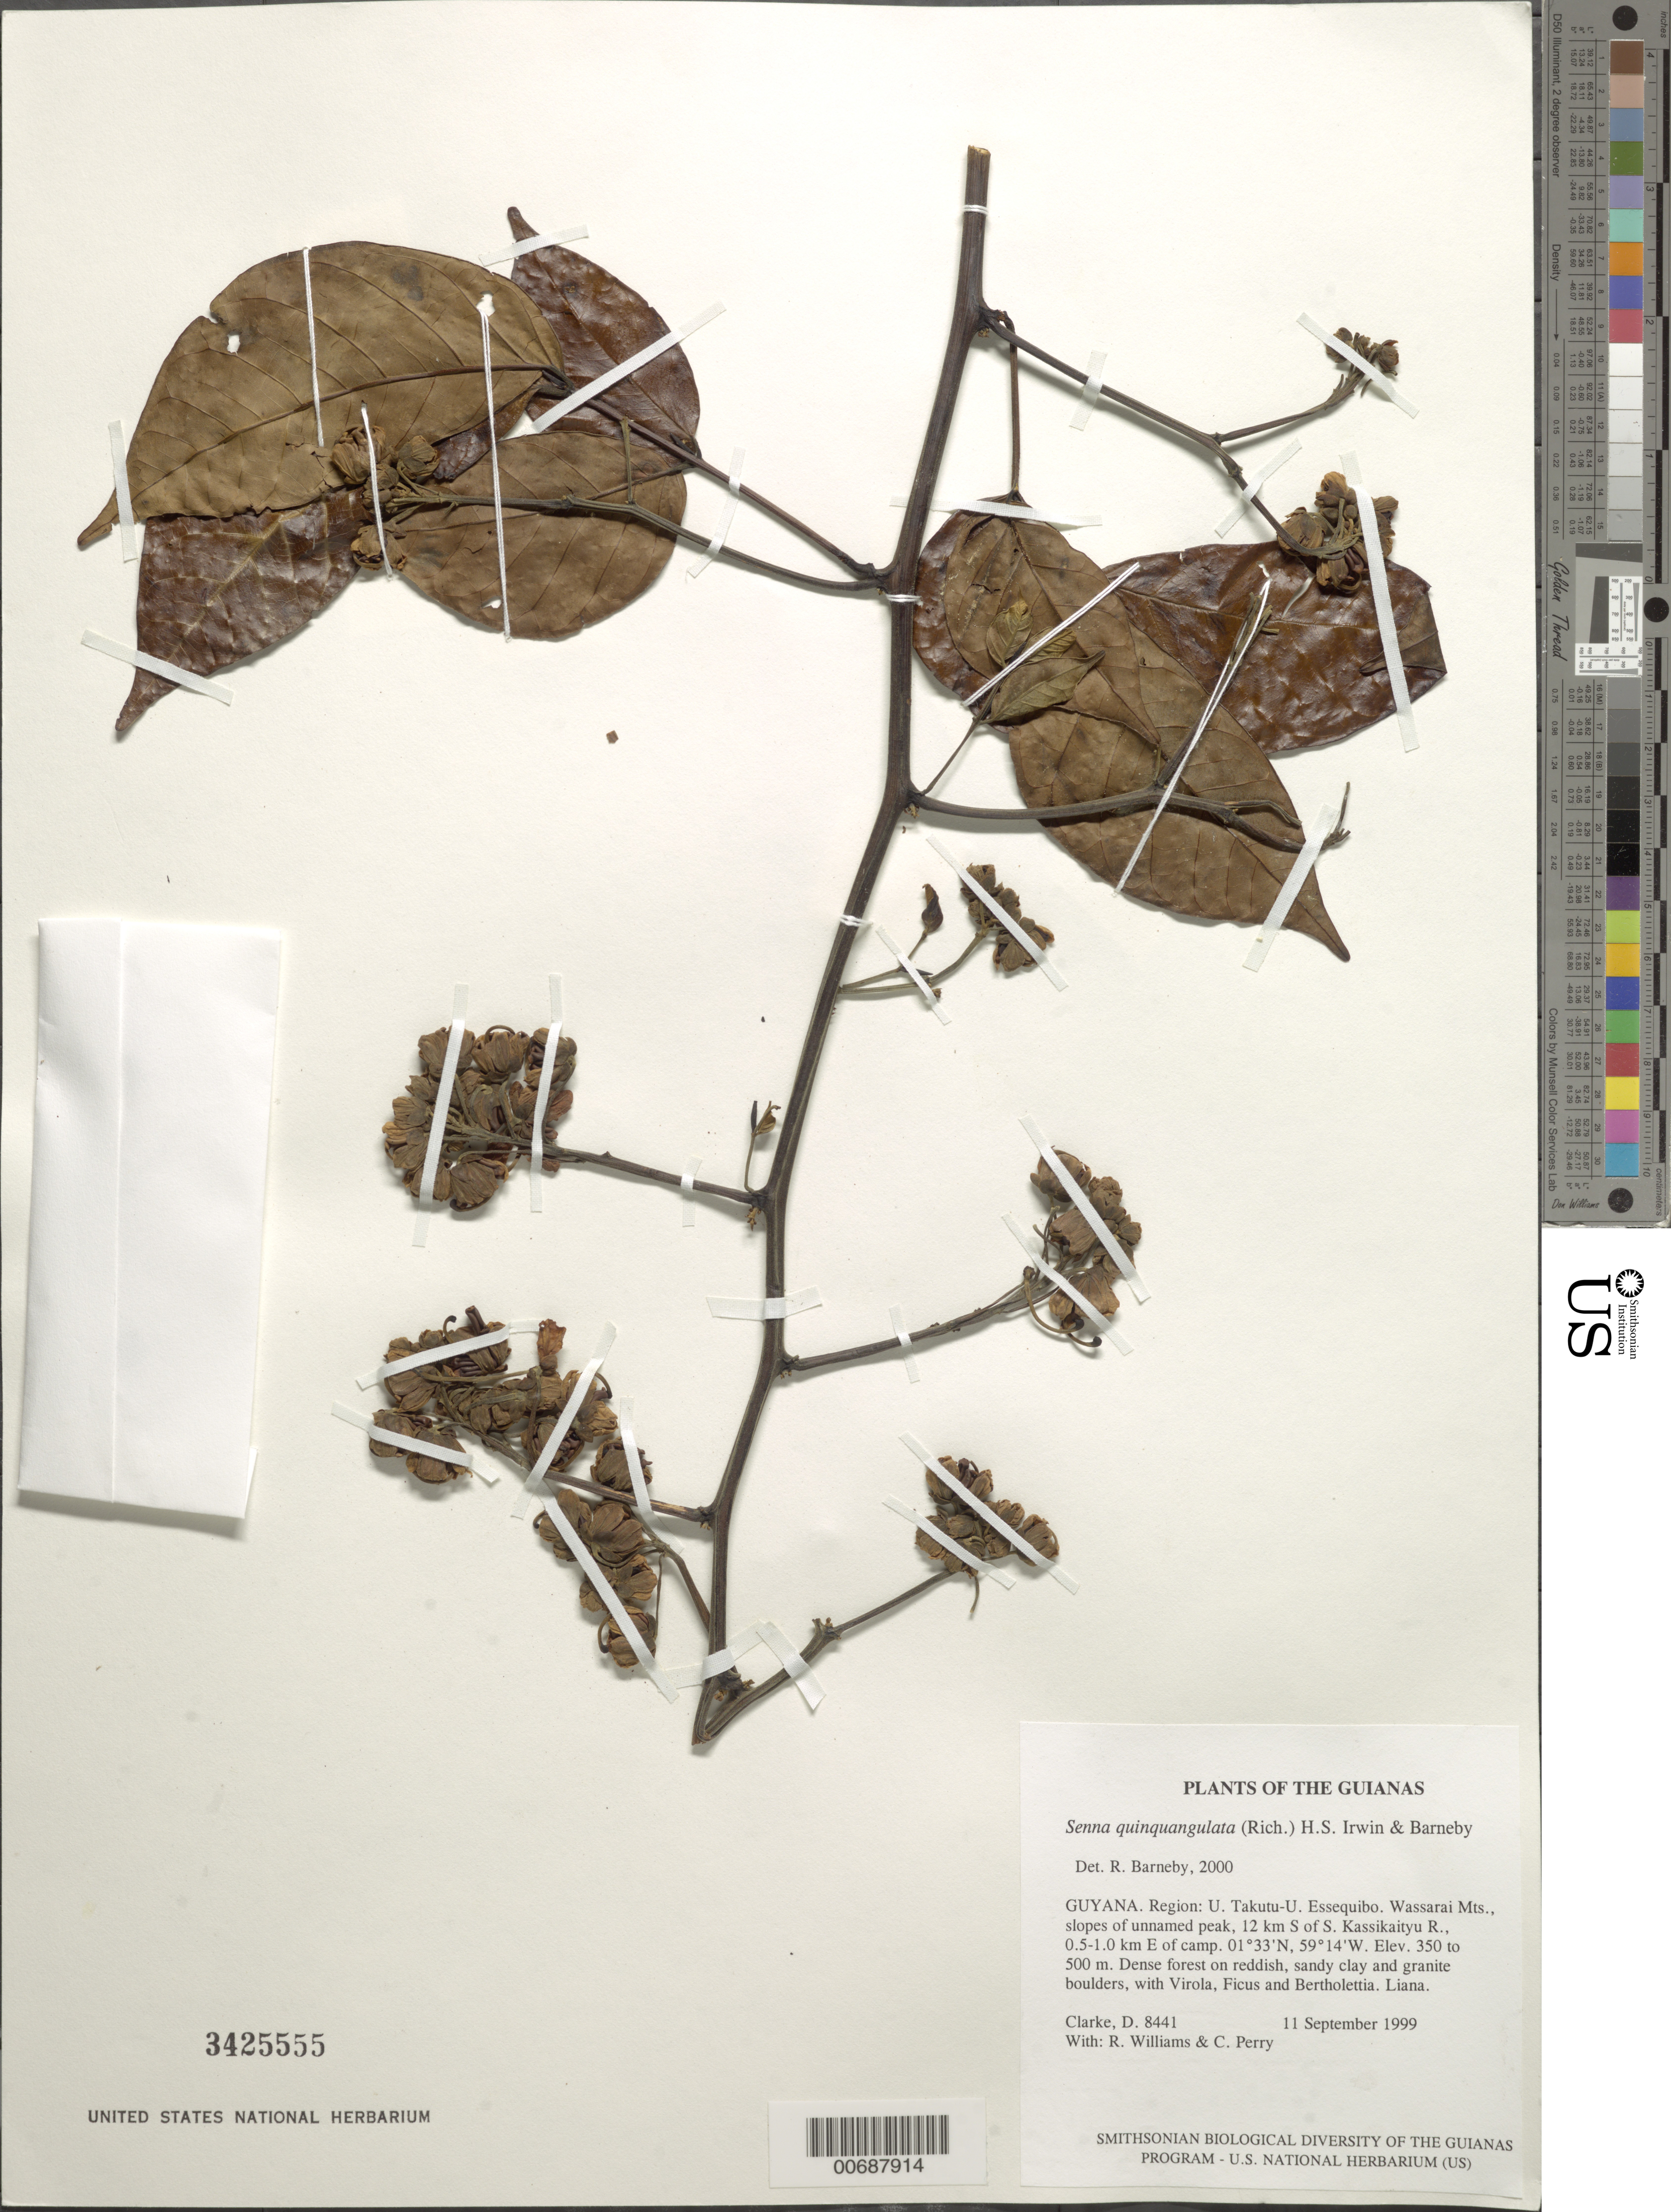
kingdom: Plantae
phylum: Tracheophyta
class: Magnoliopsida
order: Fabales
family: Fabaceae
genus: Senna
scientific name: Senna quinquangulata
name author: (Rich.) H.S. Irwin & Barneby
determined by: Barneby, Rupert C., (NY)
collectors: H. D. Clarke, R. Williams & C. Perry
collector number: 8441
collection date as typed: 11 September 1999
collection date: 1999-09-11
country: Guyana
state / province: U. Takutu-U. Essequibo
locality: Wassarai Mts., slopes of unnamed peak, 12 km S of S. Kassikaityu R., 0.5-1.0 km E of camp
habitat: Dense forest on reddish, sandy clay and granite boulders, with Virola, Ficus and Bertholettia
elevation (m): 350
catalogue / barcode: US 3425555